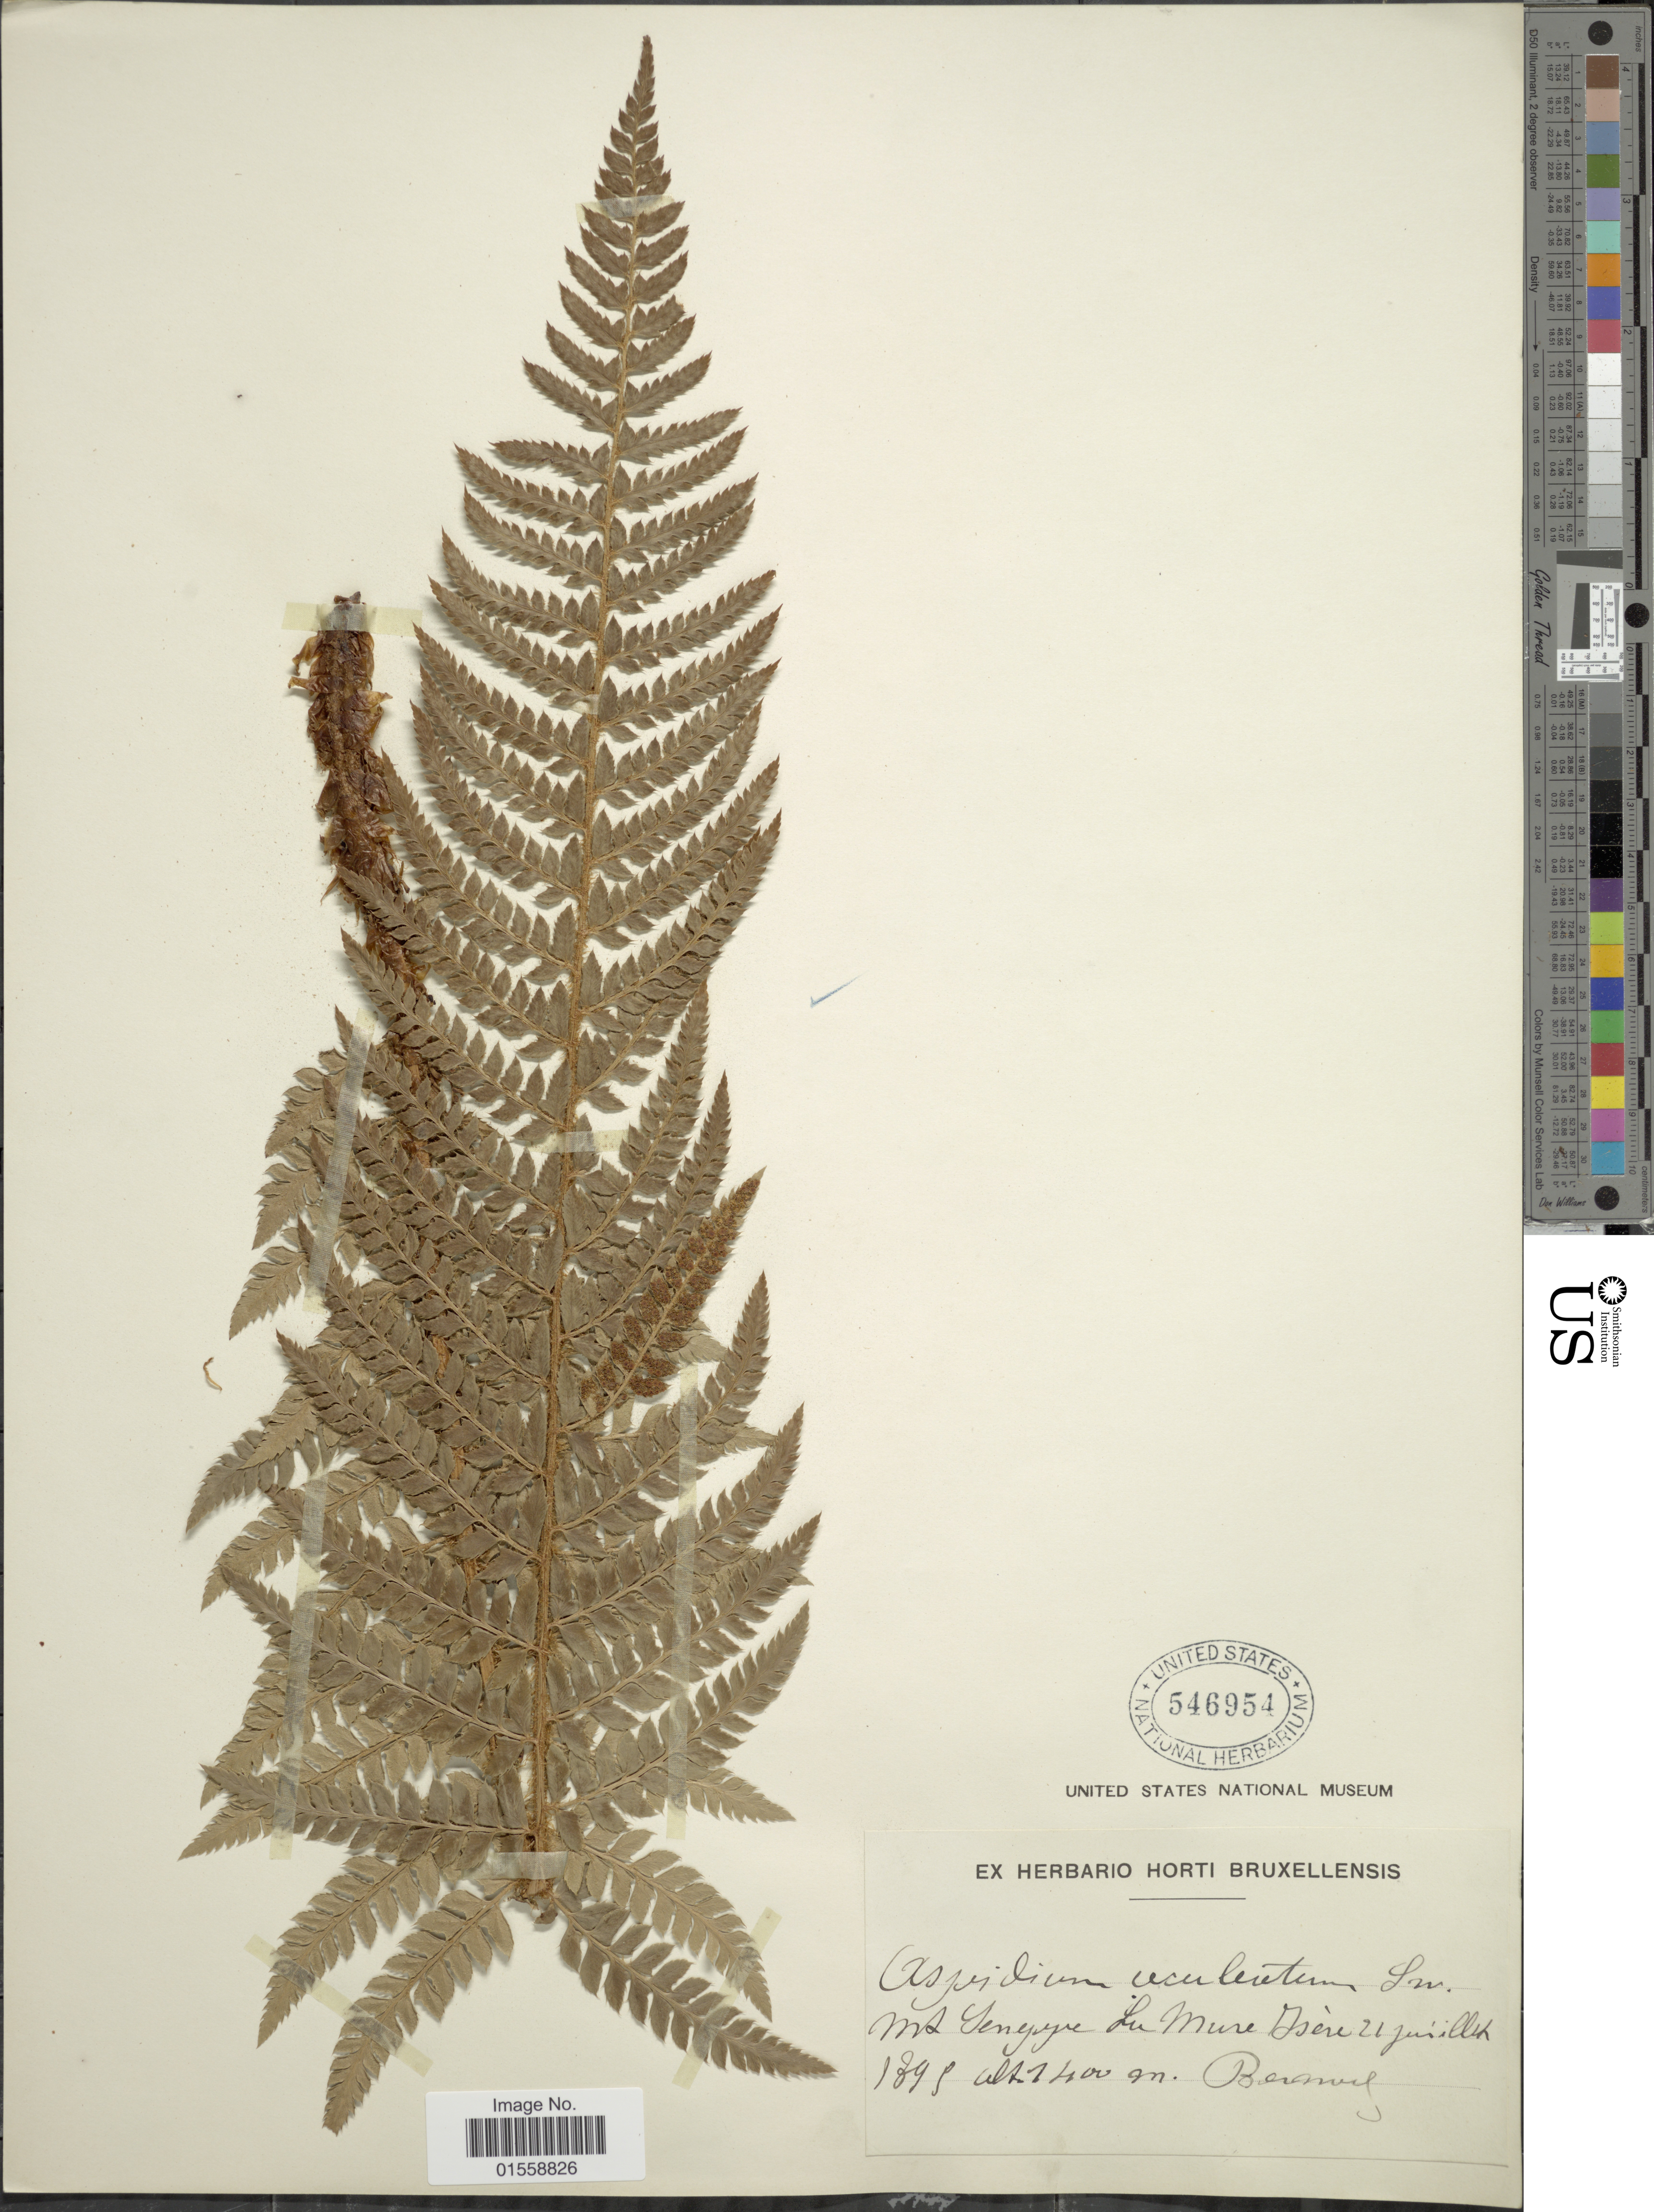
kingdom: Plantae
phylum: Tracheophyta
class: Polypodiopsida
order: Polypodiales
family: Dryopteridaceae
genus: Polystichum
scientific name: Polystichum setiferum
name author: (Forssk.) Moore ex Woynar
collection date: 1895-07-21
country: France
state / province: Auvergne-Rhône-Alpes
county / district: Isère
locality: La Mure Isère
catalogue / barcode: US 546954